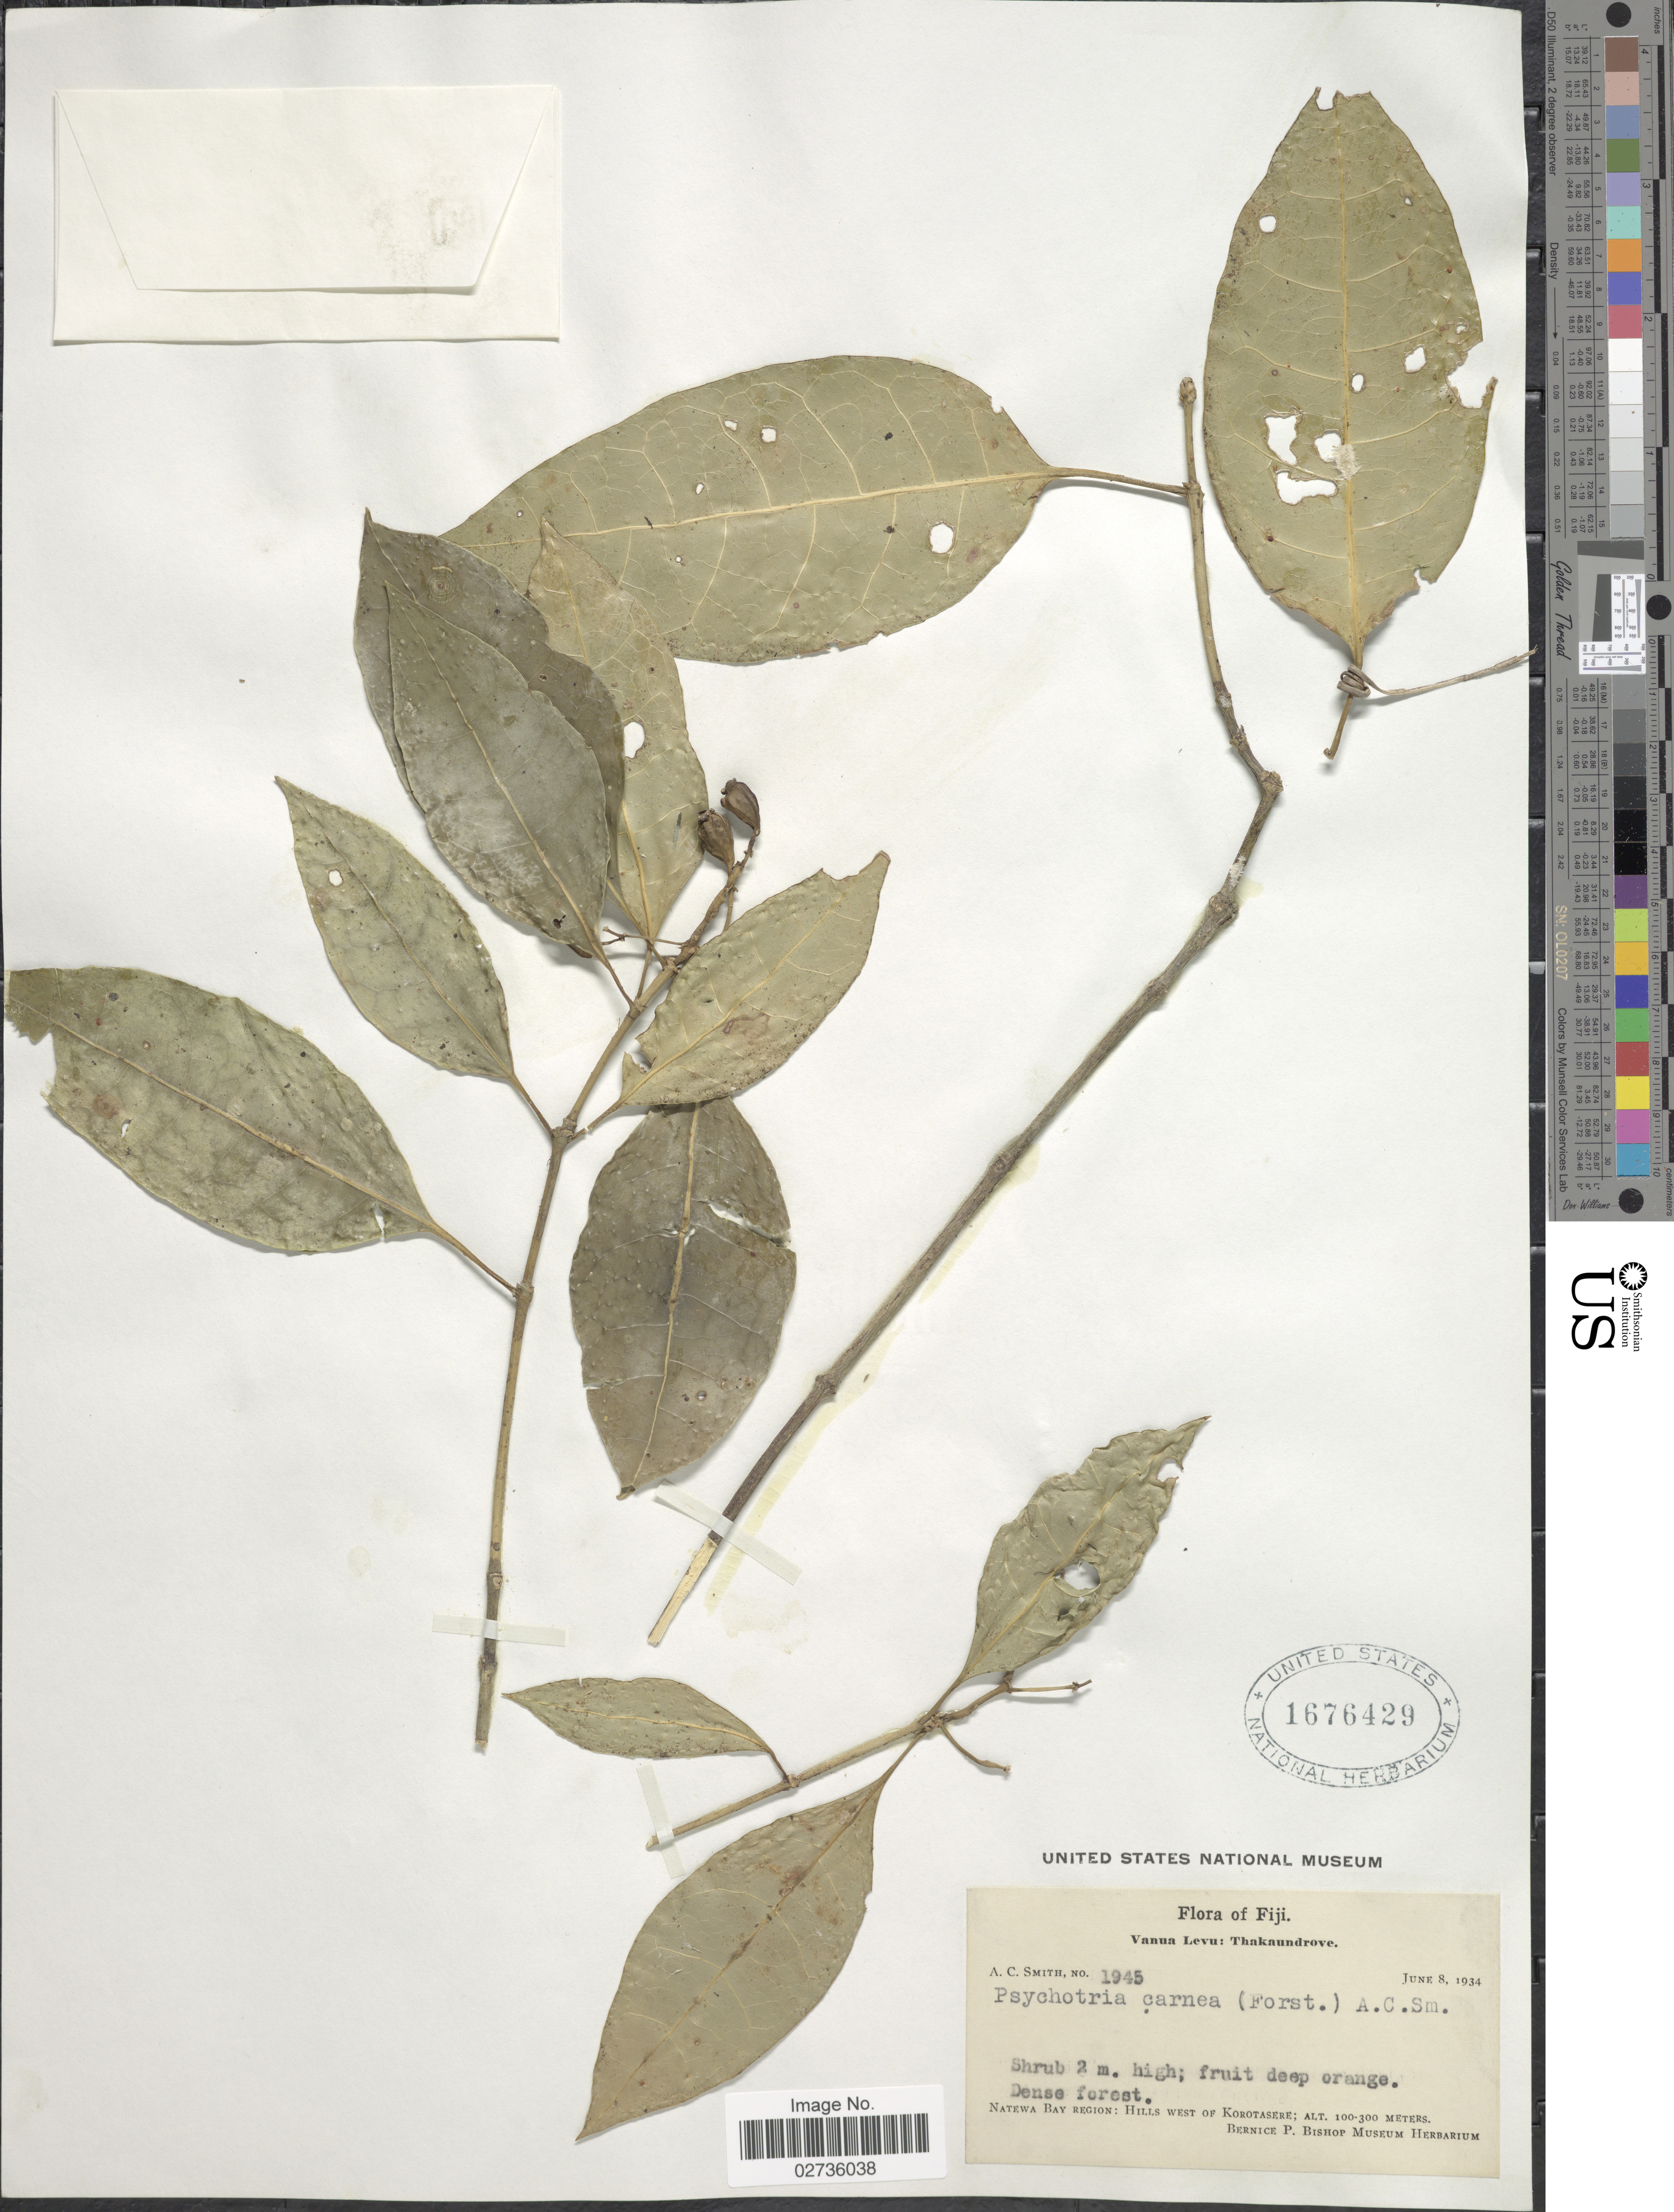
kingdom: Plantae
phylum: Tracheophyta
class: Magnoliopsida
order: Gentianales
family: Rubiaceae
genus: Psychotria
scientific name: Psychotria carnea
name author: (G. Forst.) A.C. Sm.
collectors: A. C. Smith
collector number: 1945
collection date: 1934-06-08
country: Fiji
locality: Vanua Levu: Thakaundrove. Natewa Bay Region: Hills west of Korotasere.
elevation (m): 100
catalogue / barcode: US 1676429